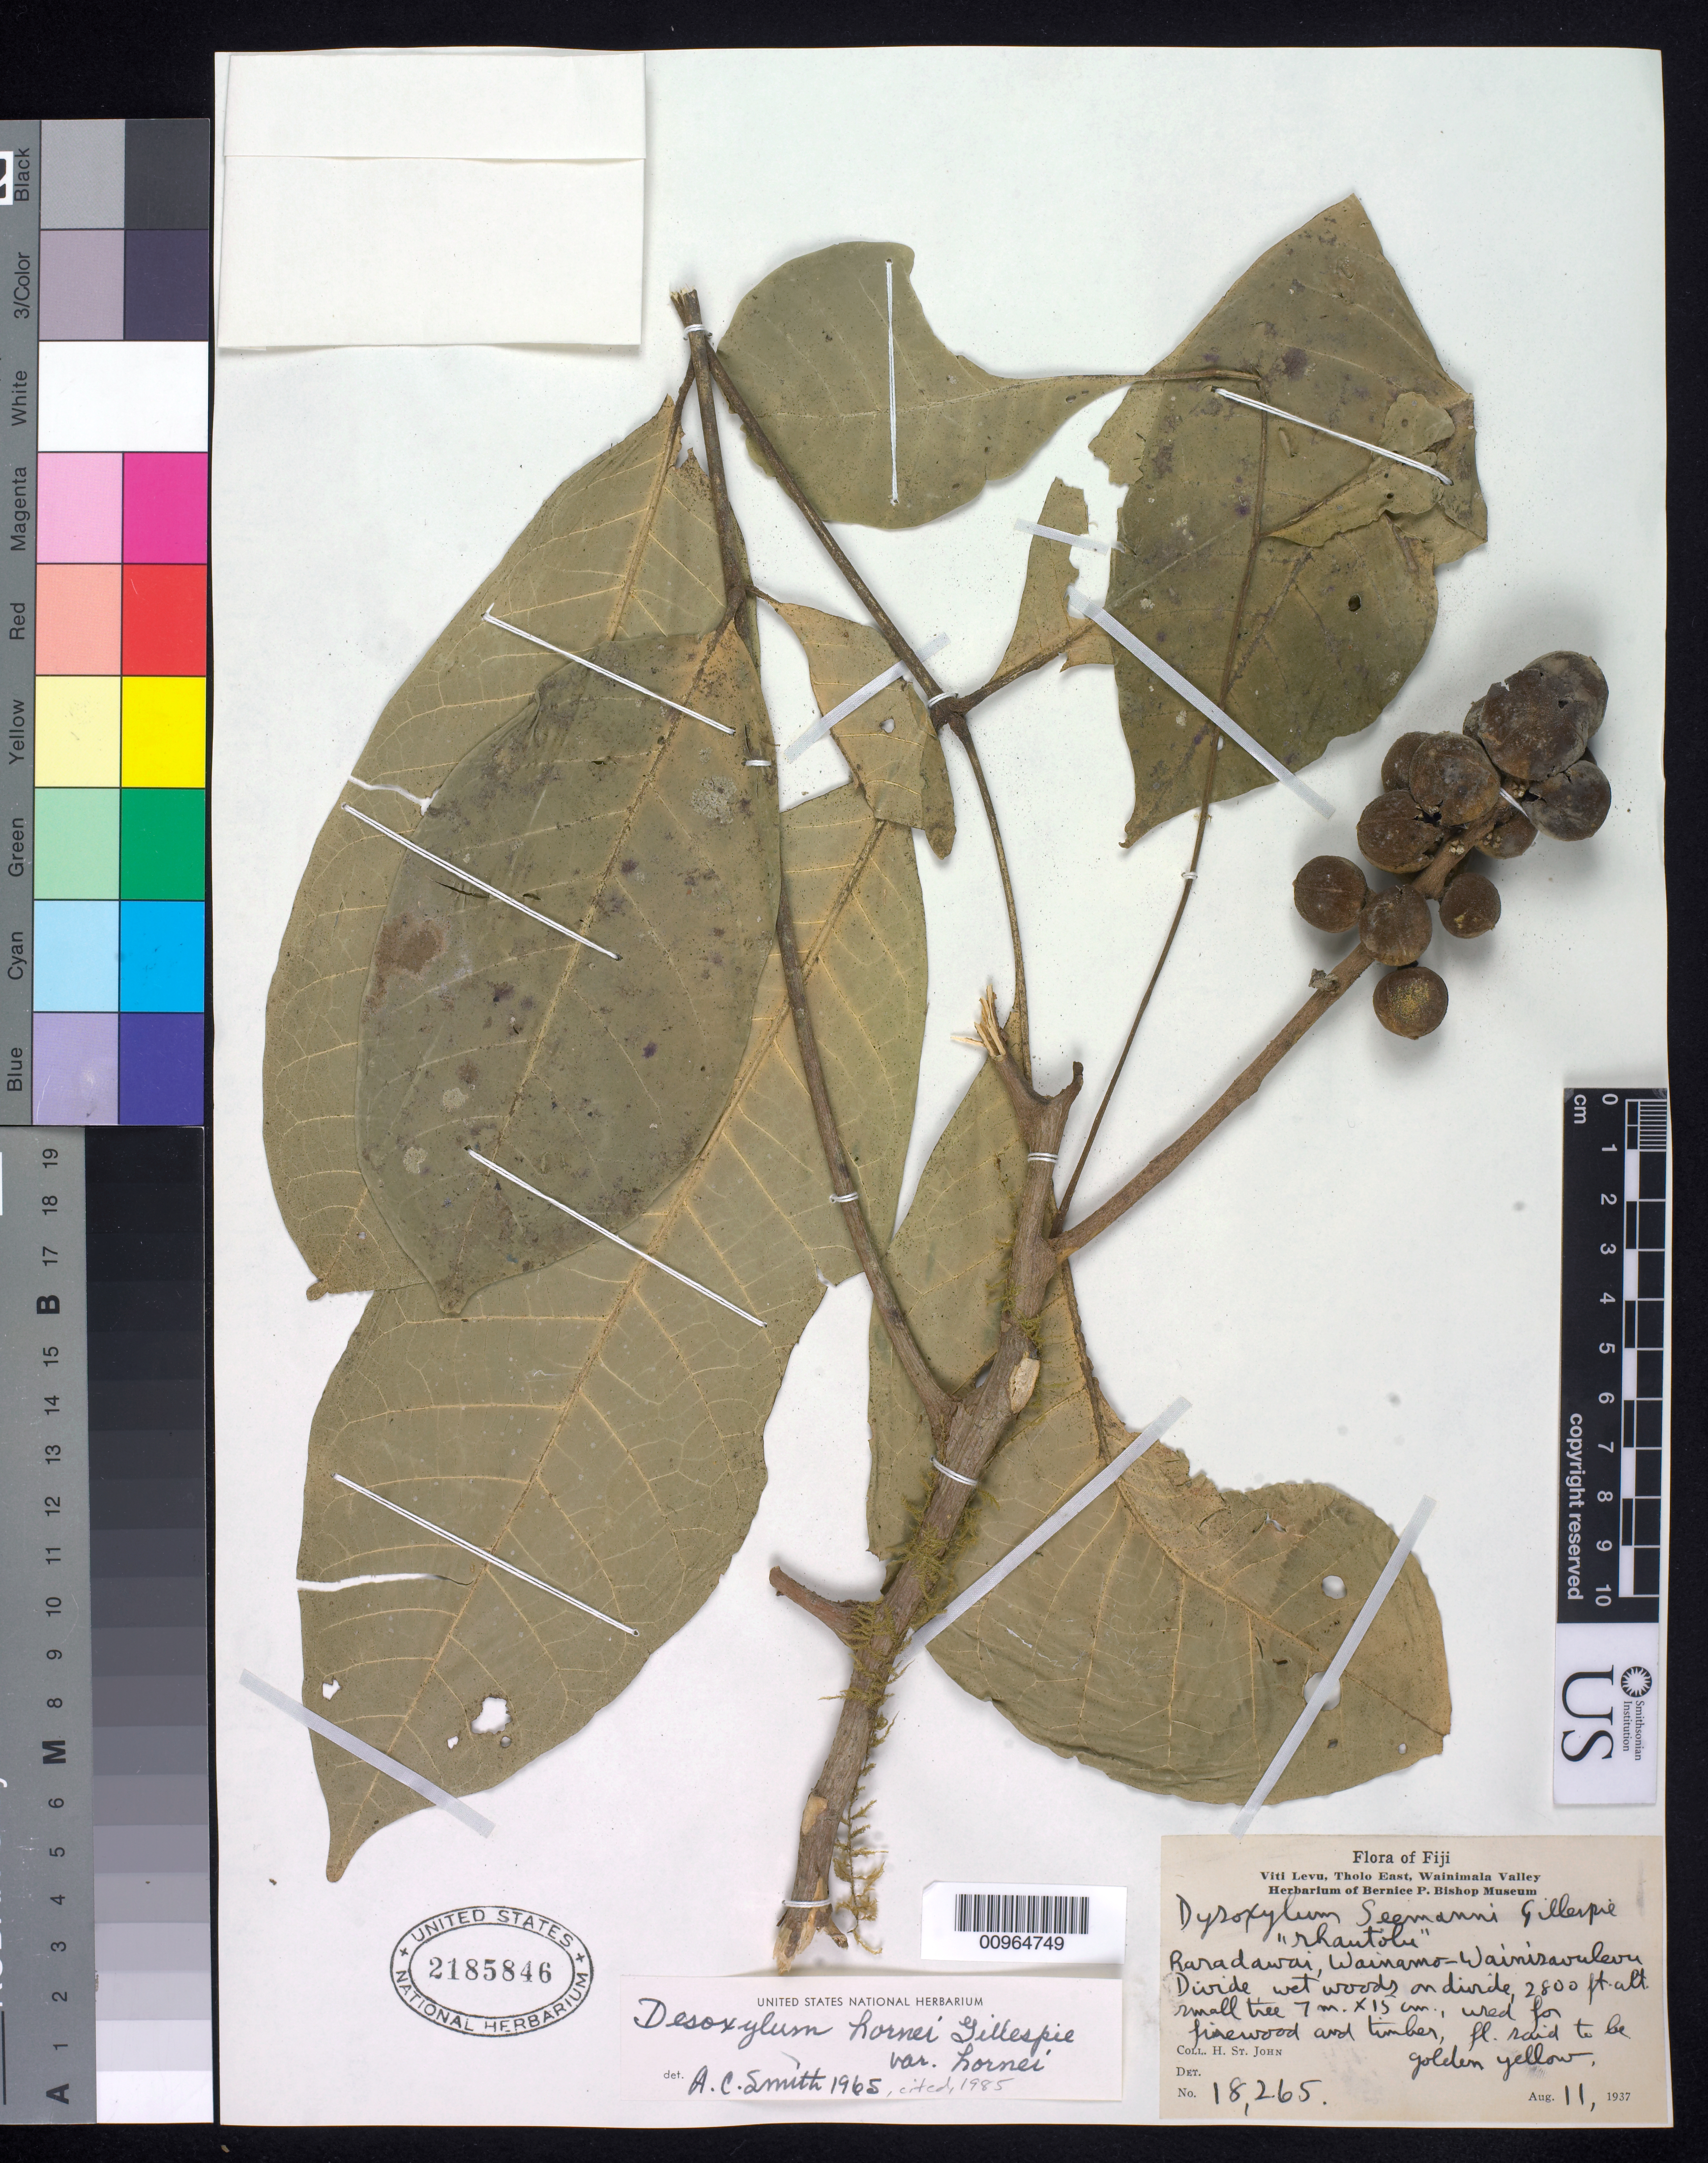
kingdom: Plantae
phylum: Tracheophyta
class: Magnoliopsida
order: Sapindales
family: Meliaceae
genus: Didymocheton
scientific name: Didymocheton hornei var. hornei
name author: (Gillespie) Harms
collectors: H. St. John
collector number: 18265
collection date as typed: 11 Aug 1937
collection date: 1937-08-11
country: Fiji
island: Viti Levu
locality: Raradawai, Wainamo-Wainisavulevu; Divide wet woods on divide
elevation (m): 853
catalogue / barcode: US 2185846